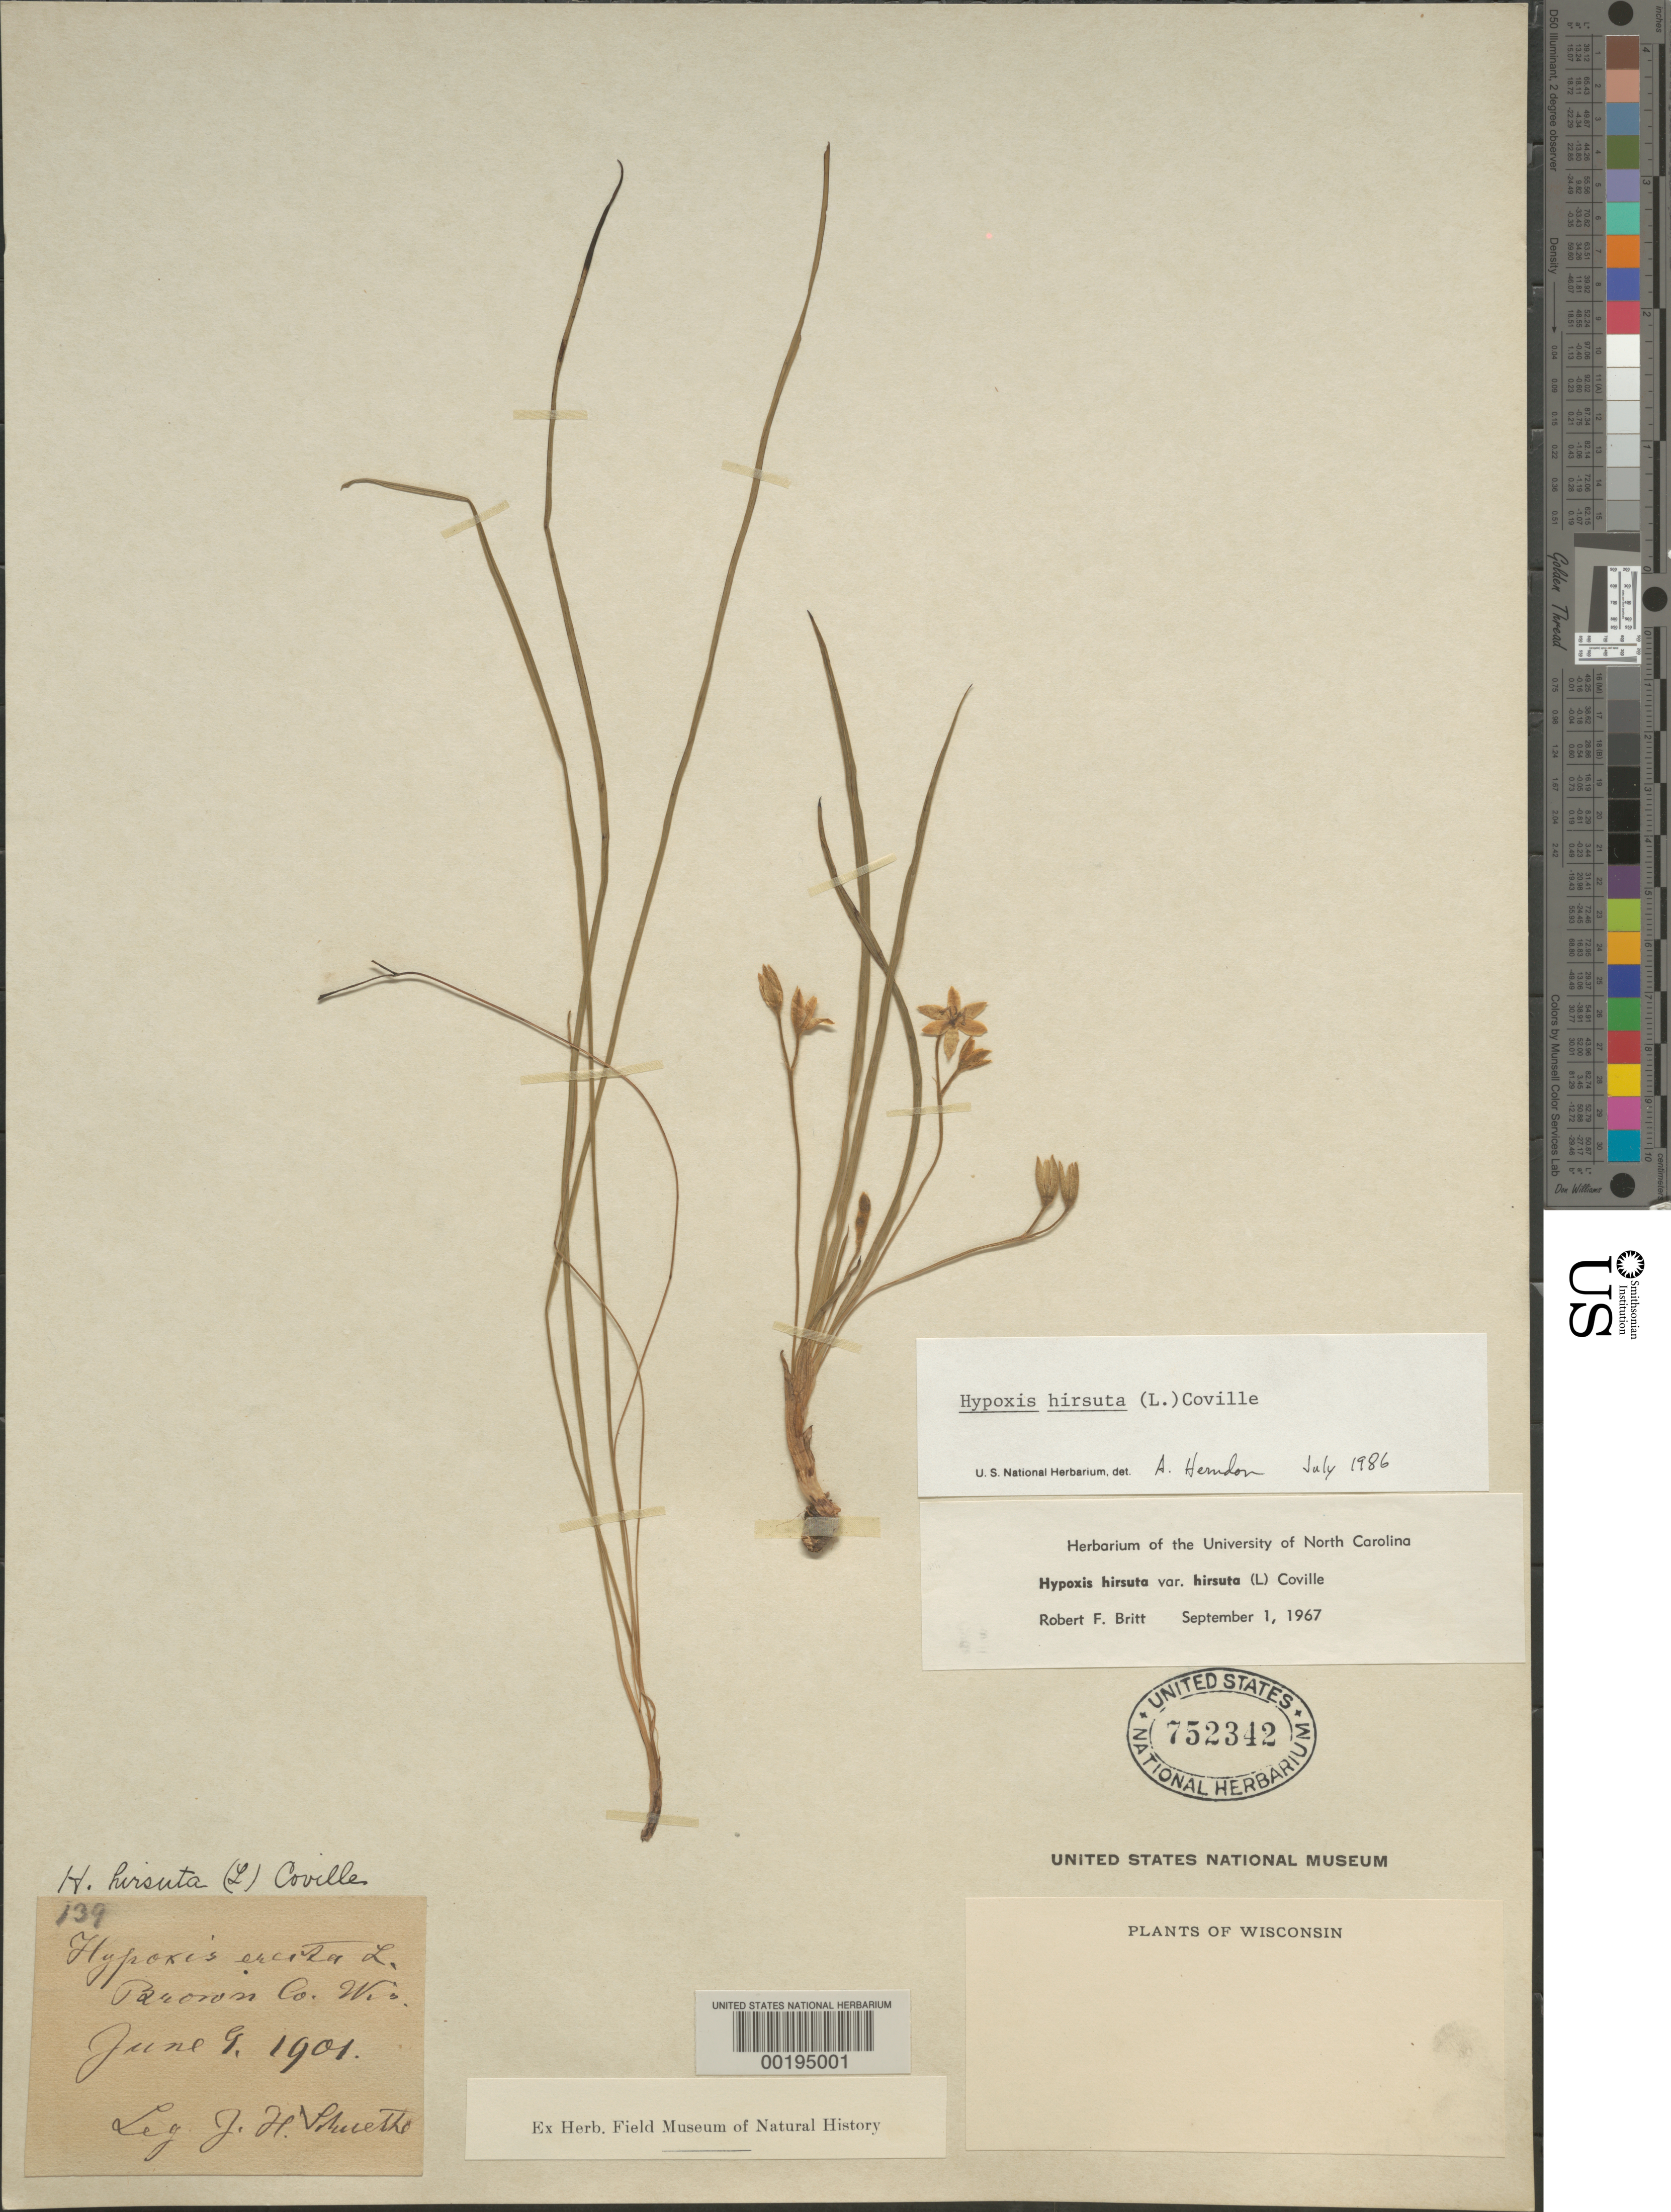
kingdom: Plantae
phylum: Tracheophyta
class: Liliopsida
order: Asparagales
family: Hypoxidaceae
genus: Hypoxis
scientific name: Hypoxis hirsuta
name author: (L.) Coville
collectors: J. Sturethe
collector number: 139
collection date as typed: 09 Jun 1901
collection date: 1901-06-09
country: United States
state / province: Wisconsin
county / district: Brown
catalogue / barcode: US 752342